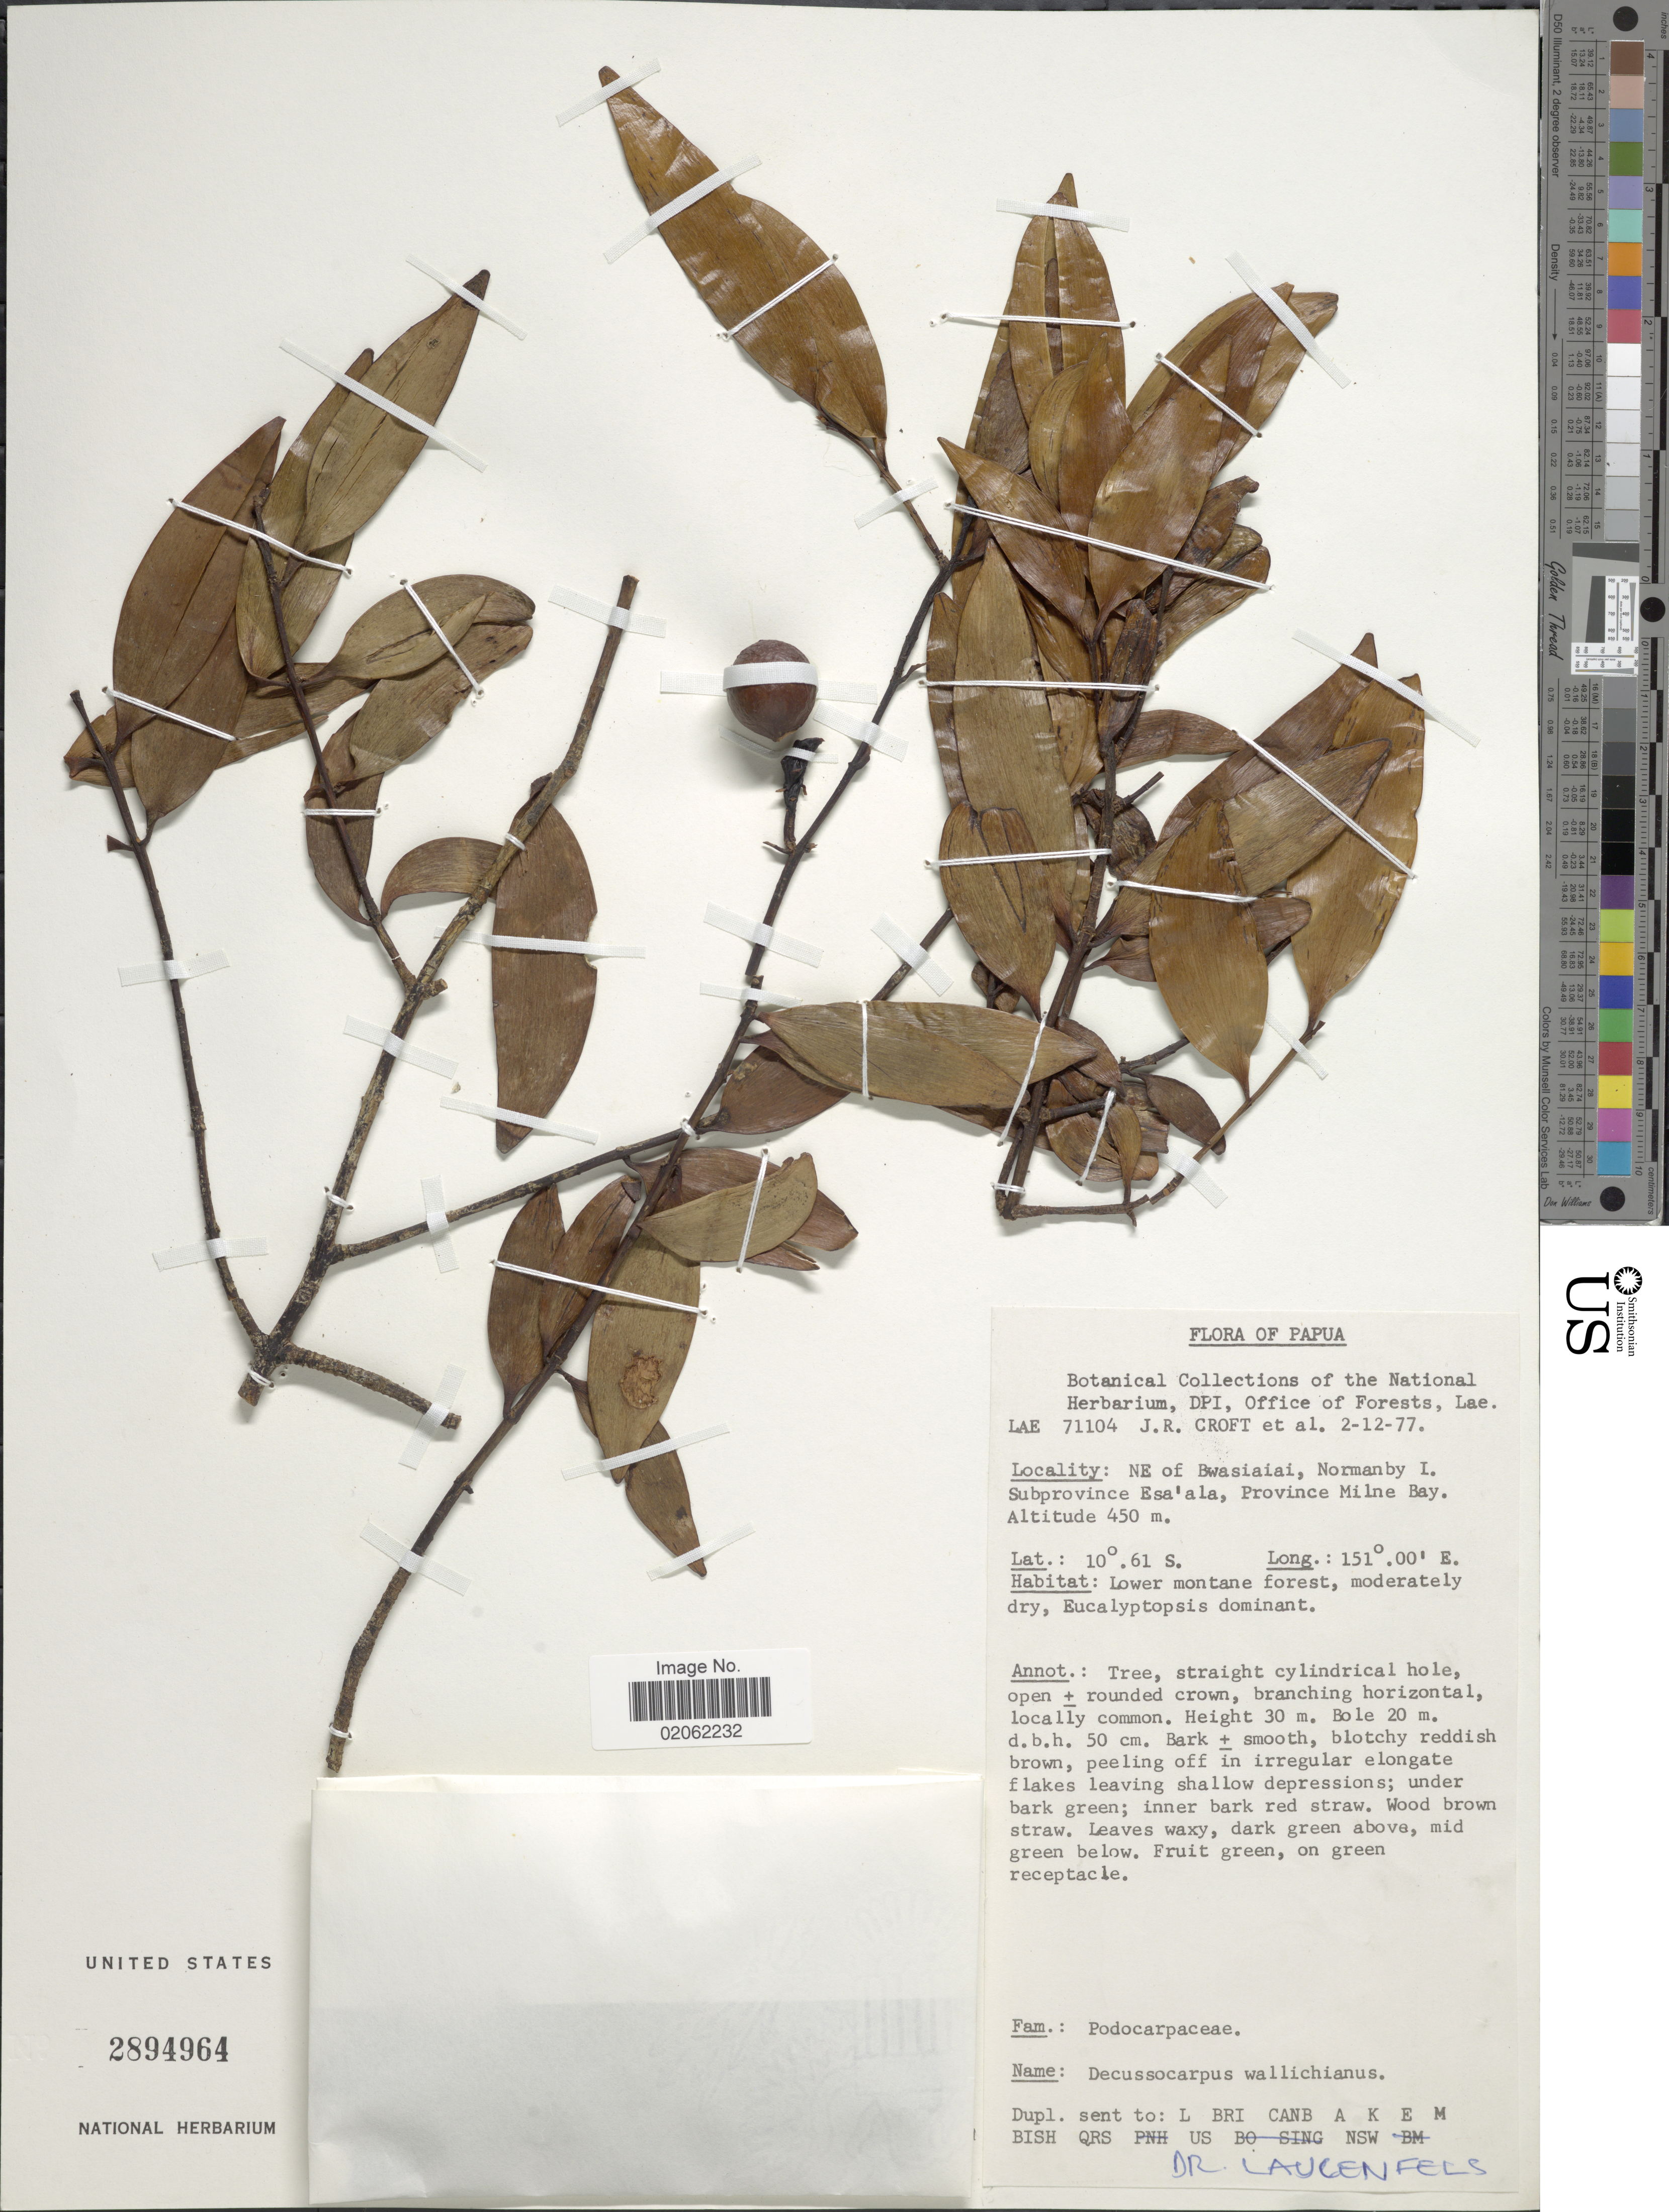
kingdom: Plantae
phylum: Tracheophyta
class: Pinopsida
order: Pinales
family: Podocarpaceae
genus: Decussocarpus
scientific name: Decussocarpus wallichianus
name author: (C. Presl) de Laub.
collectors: J. R. Croft & et al.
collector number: LAE 71104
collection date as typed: Transcribed d/m/y: 2/12/77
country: Papua New Guinea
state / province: Milne Bay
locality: Papua, NE of Bwasiaiai, Normanby I. Subprovince Esa'ala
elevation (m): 450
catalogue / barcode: US 2894964